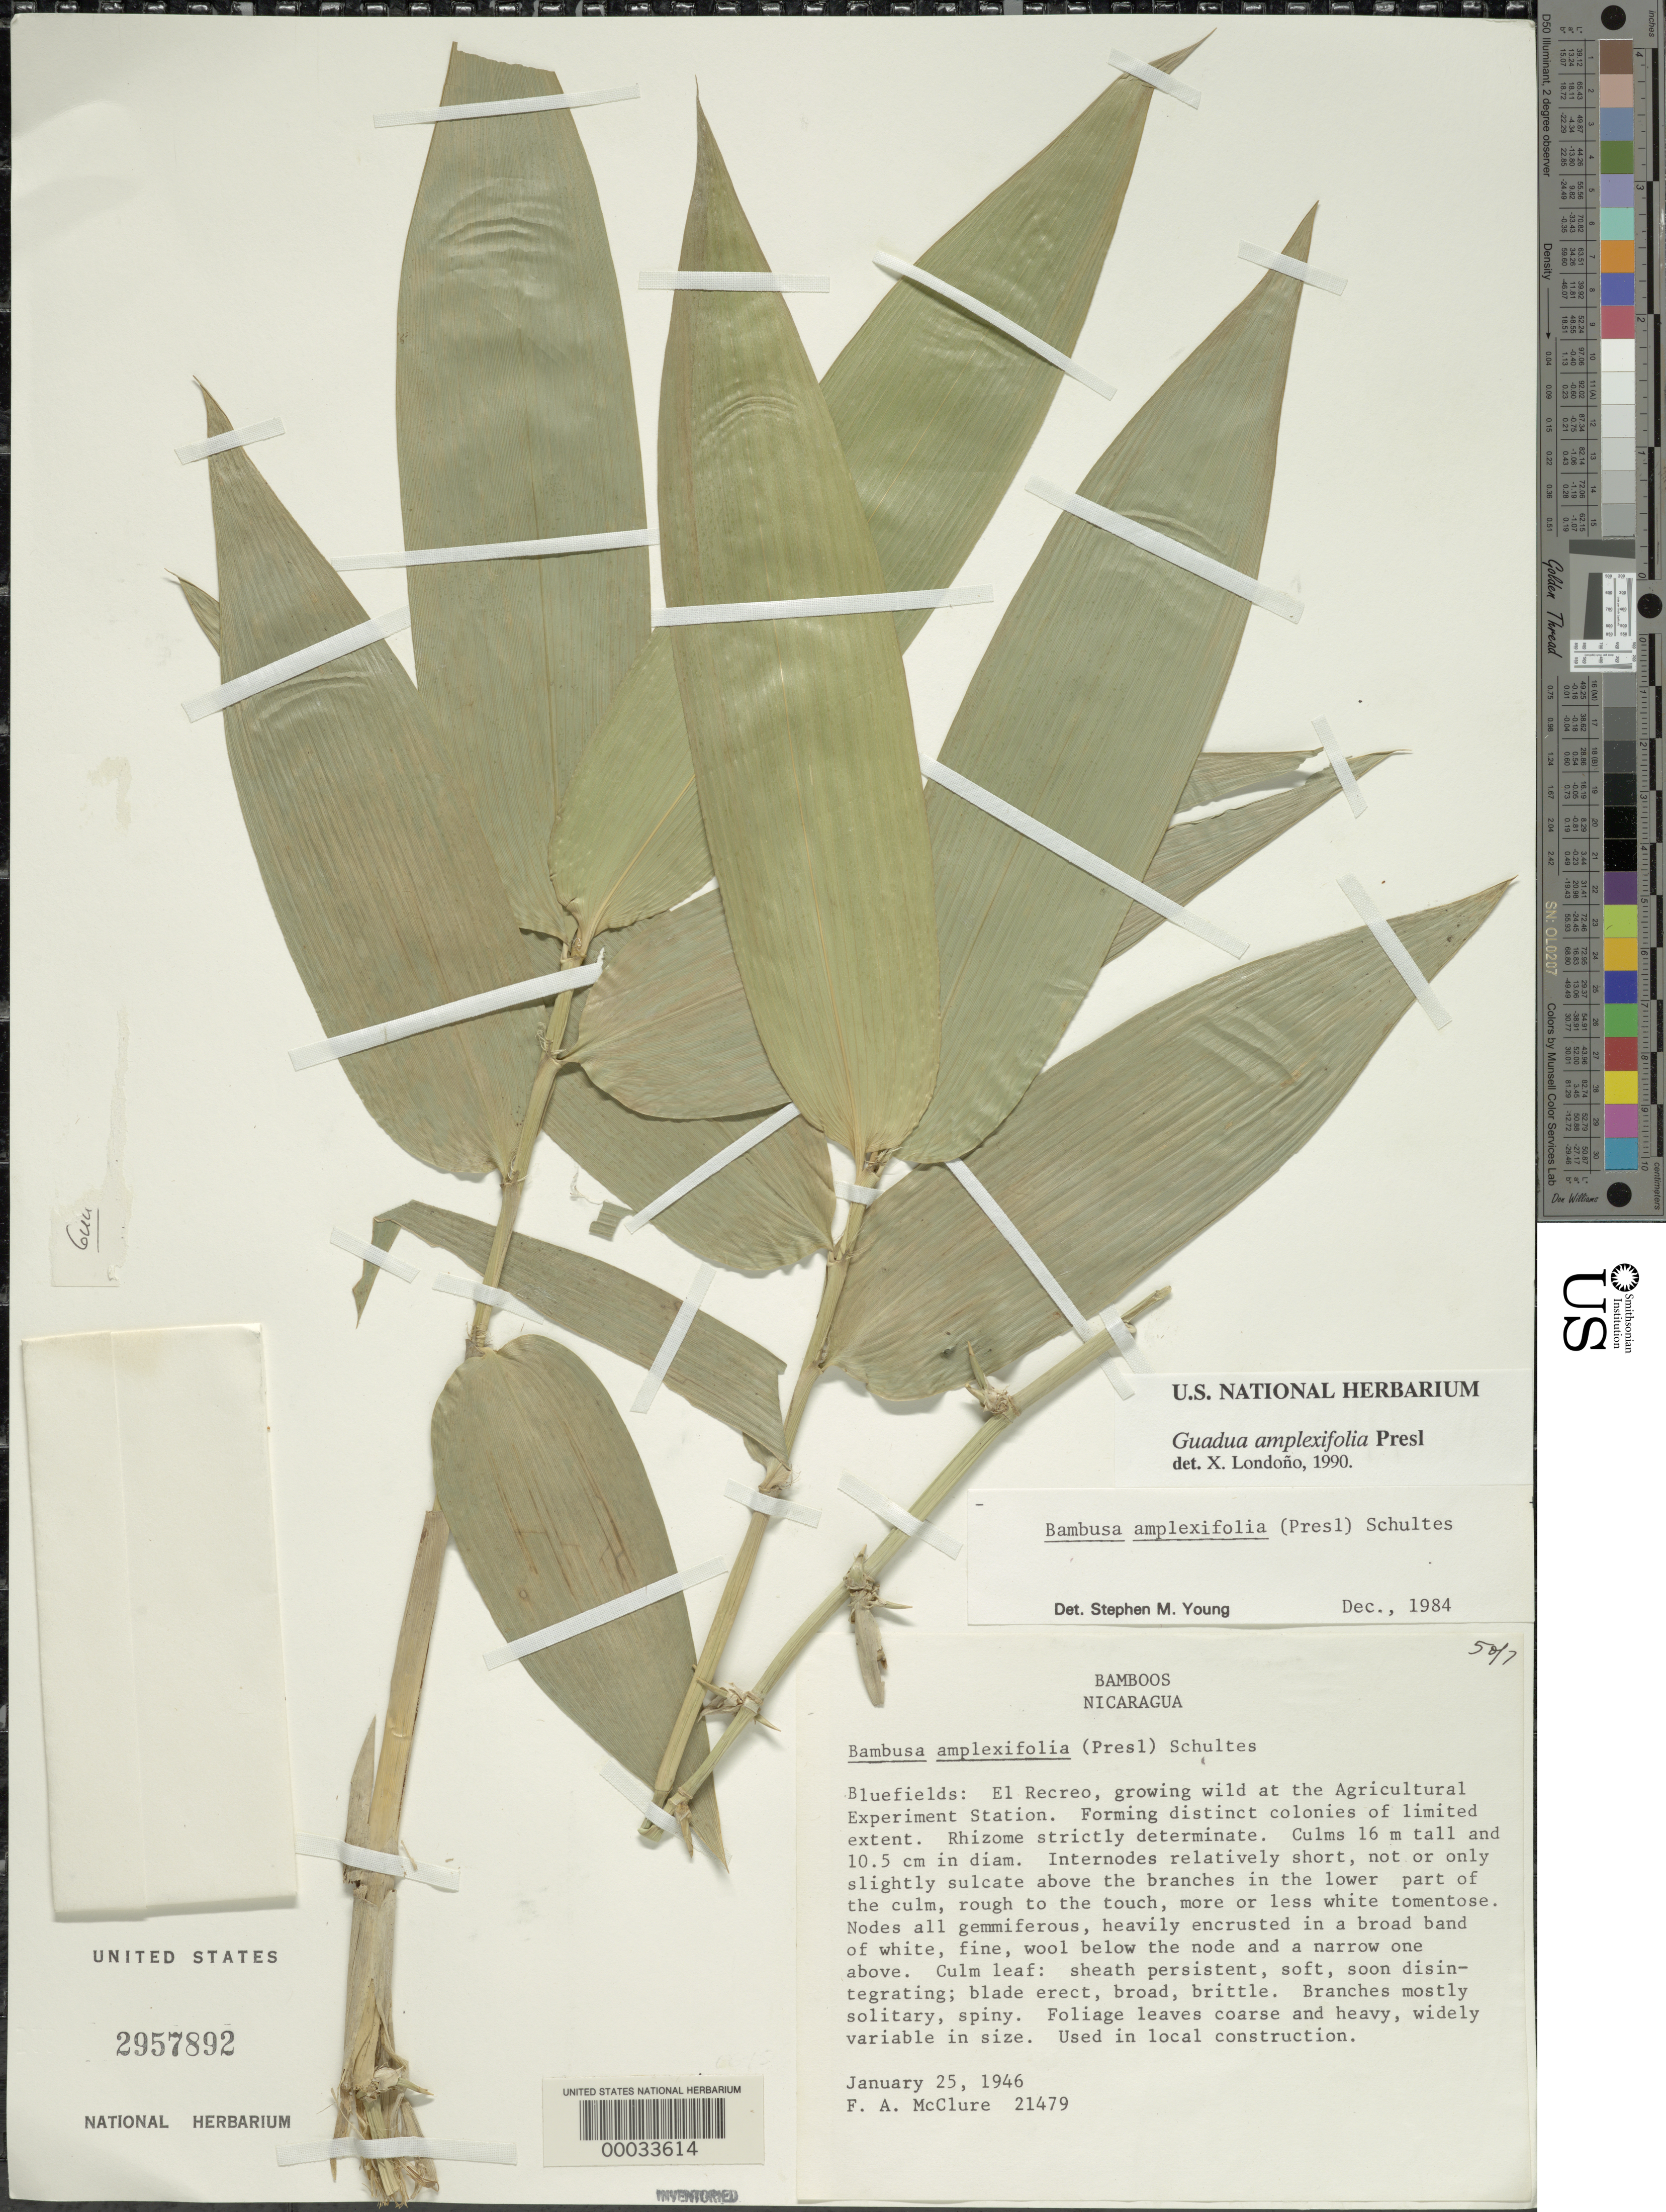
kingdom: Plantae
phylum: Tracheophyta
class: Liliopsida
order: Poales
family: Poaceae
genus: Guadua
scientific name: Guadua scandens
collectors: F. A. McClure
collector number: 21479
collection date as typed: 25 Jan 1946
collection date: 1946-01-25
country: Nicaragua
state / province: Atlántico Sur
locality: Bluefields; el recreo at agr. expt. sta.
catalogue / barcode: US 2957892